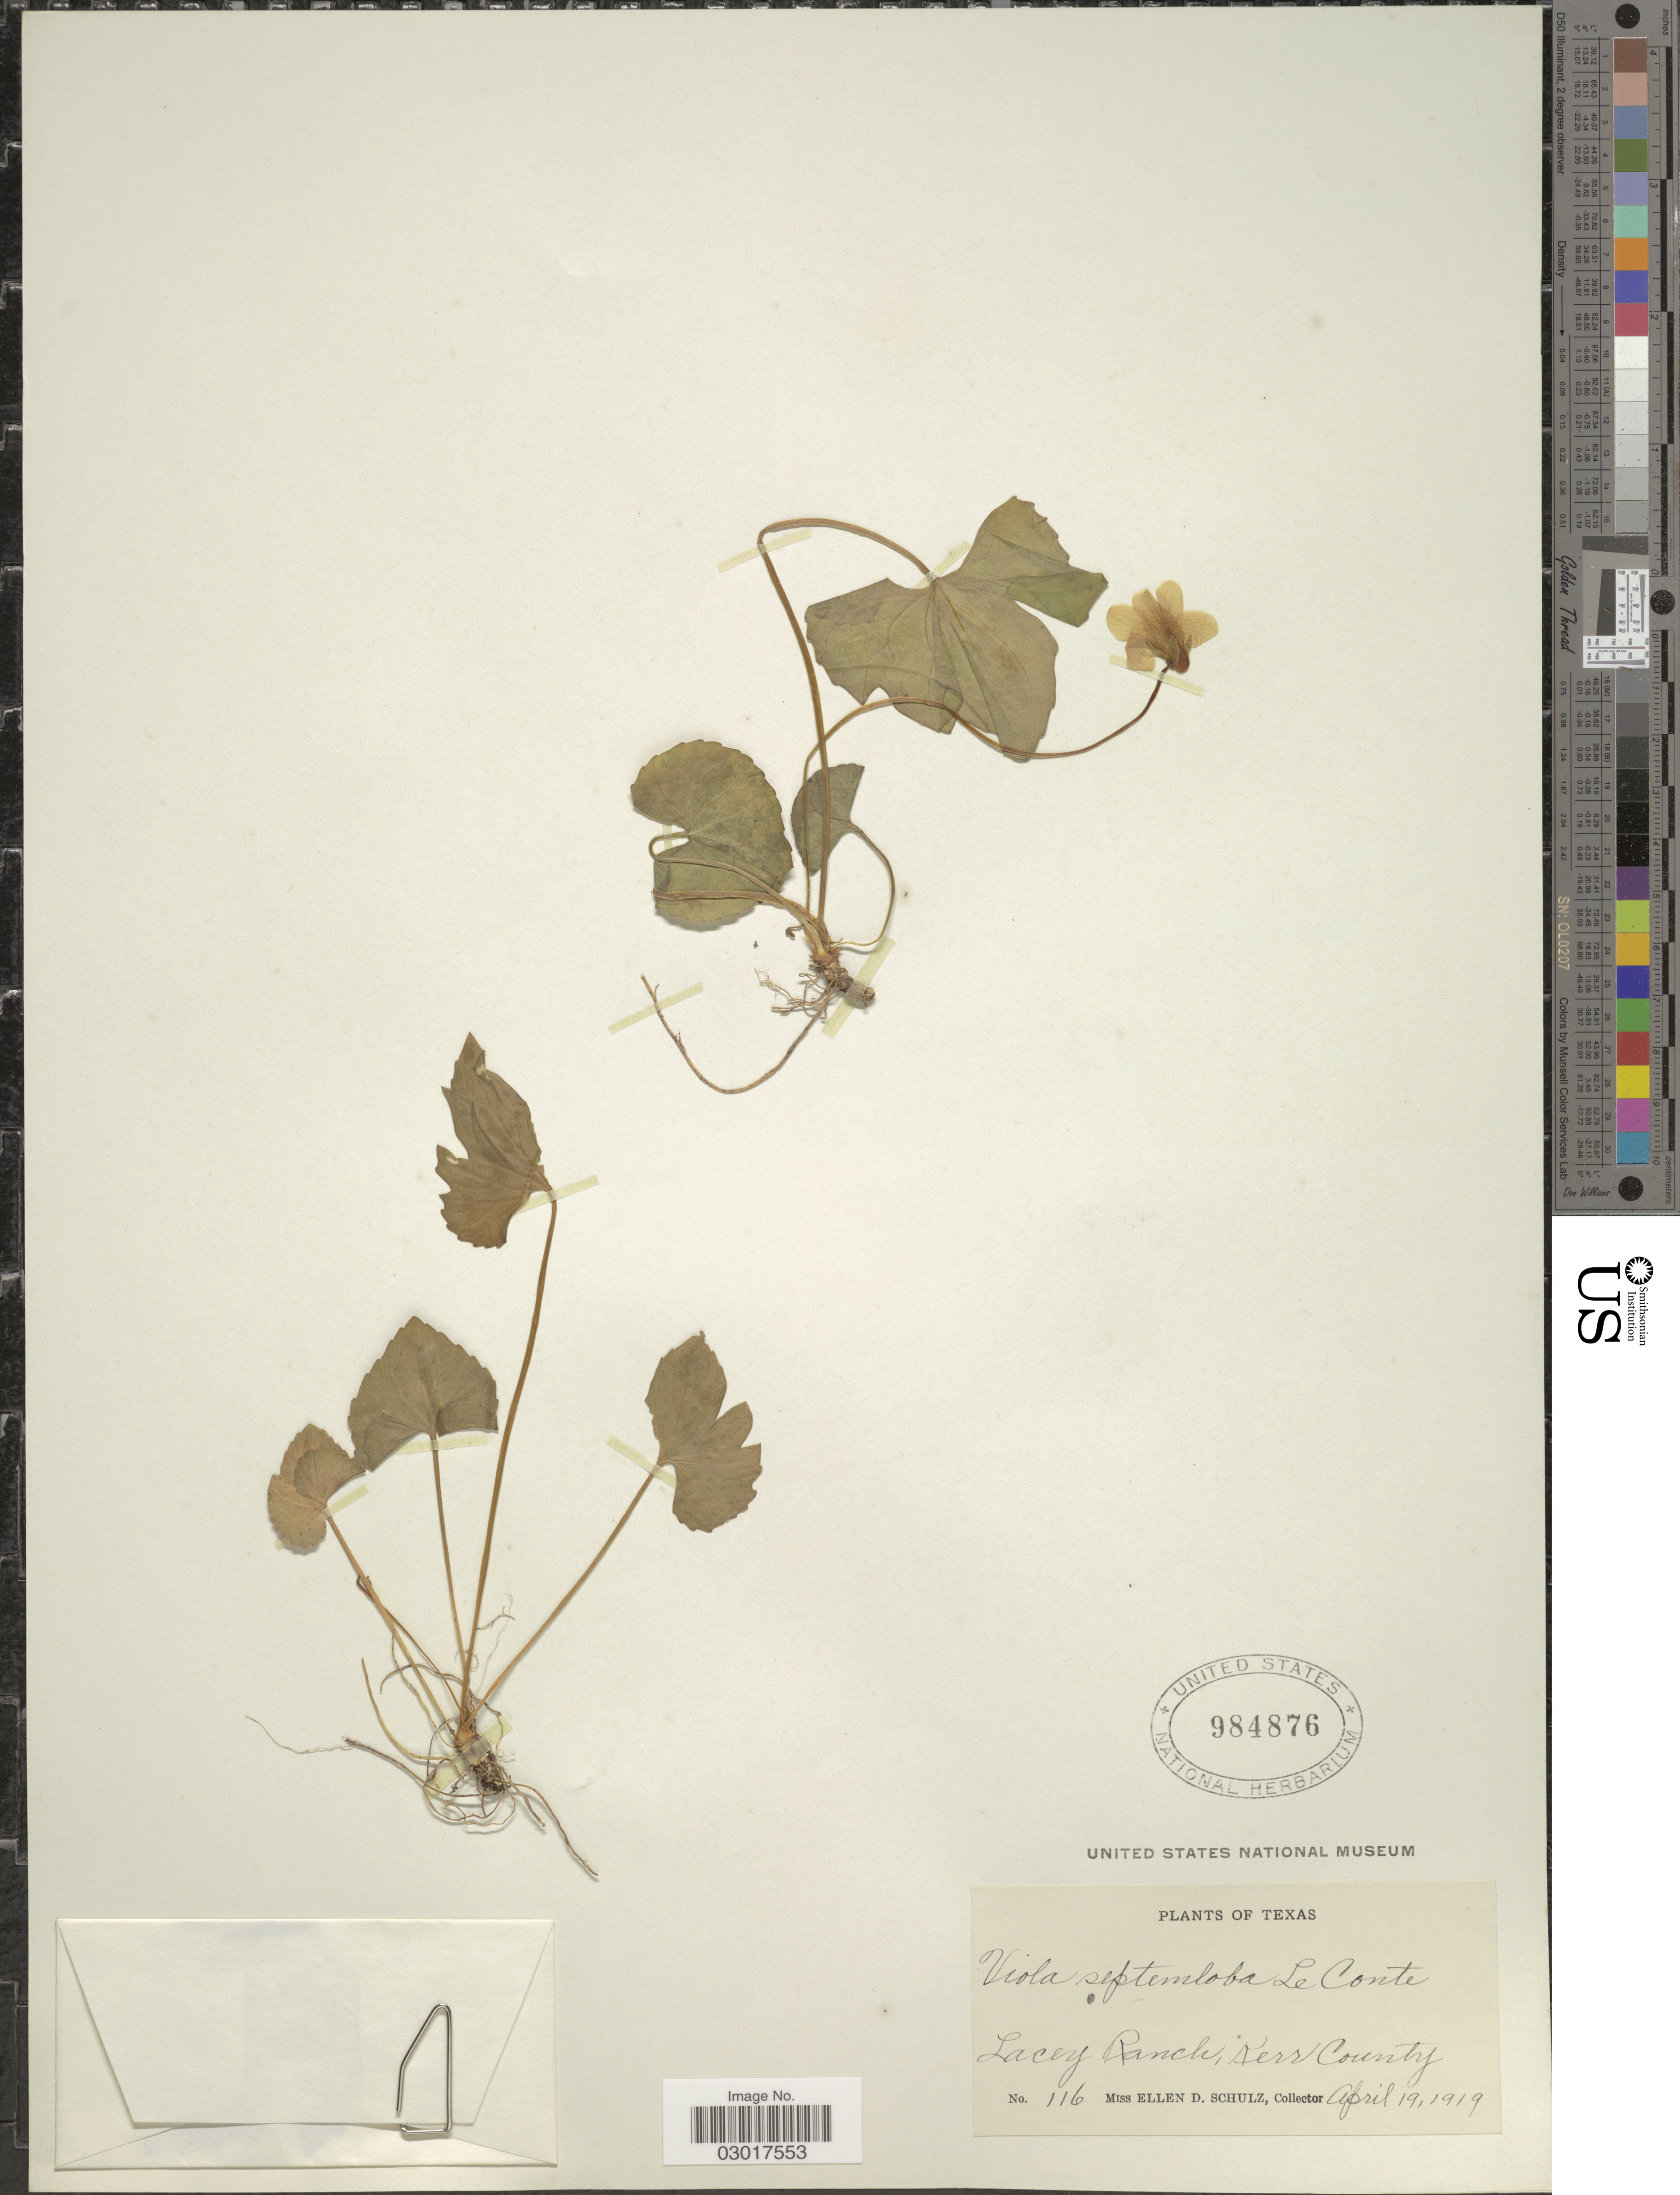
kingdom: Plantae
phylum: Tracheophyta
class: Magnoliopsida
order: Malpighiales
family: Violaceae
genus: Viola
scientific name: Viola triloba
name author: Schwein.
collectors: E. D. Schulz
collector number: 116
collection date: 1919-04-19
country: United States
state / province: Texas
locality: Lacey Ranch, Kerr County.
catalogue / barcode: US 984876